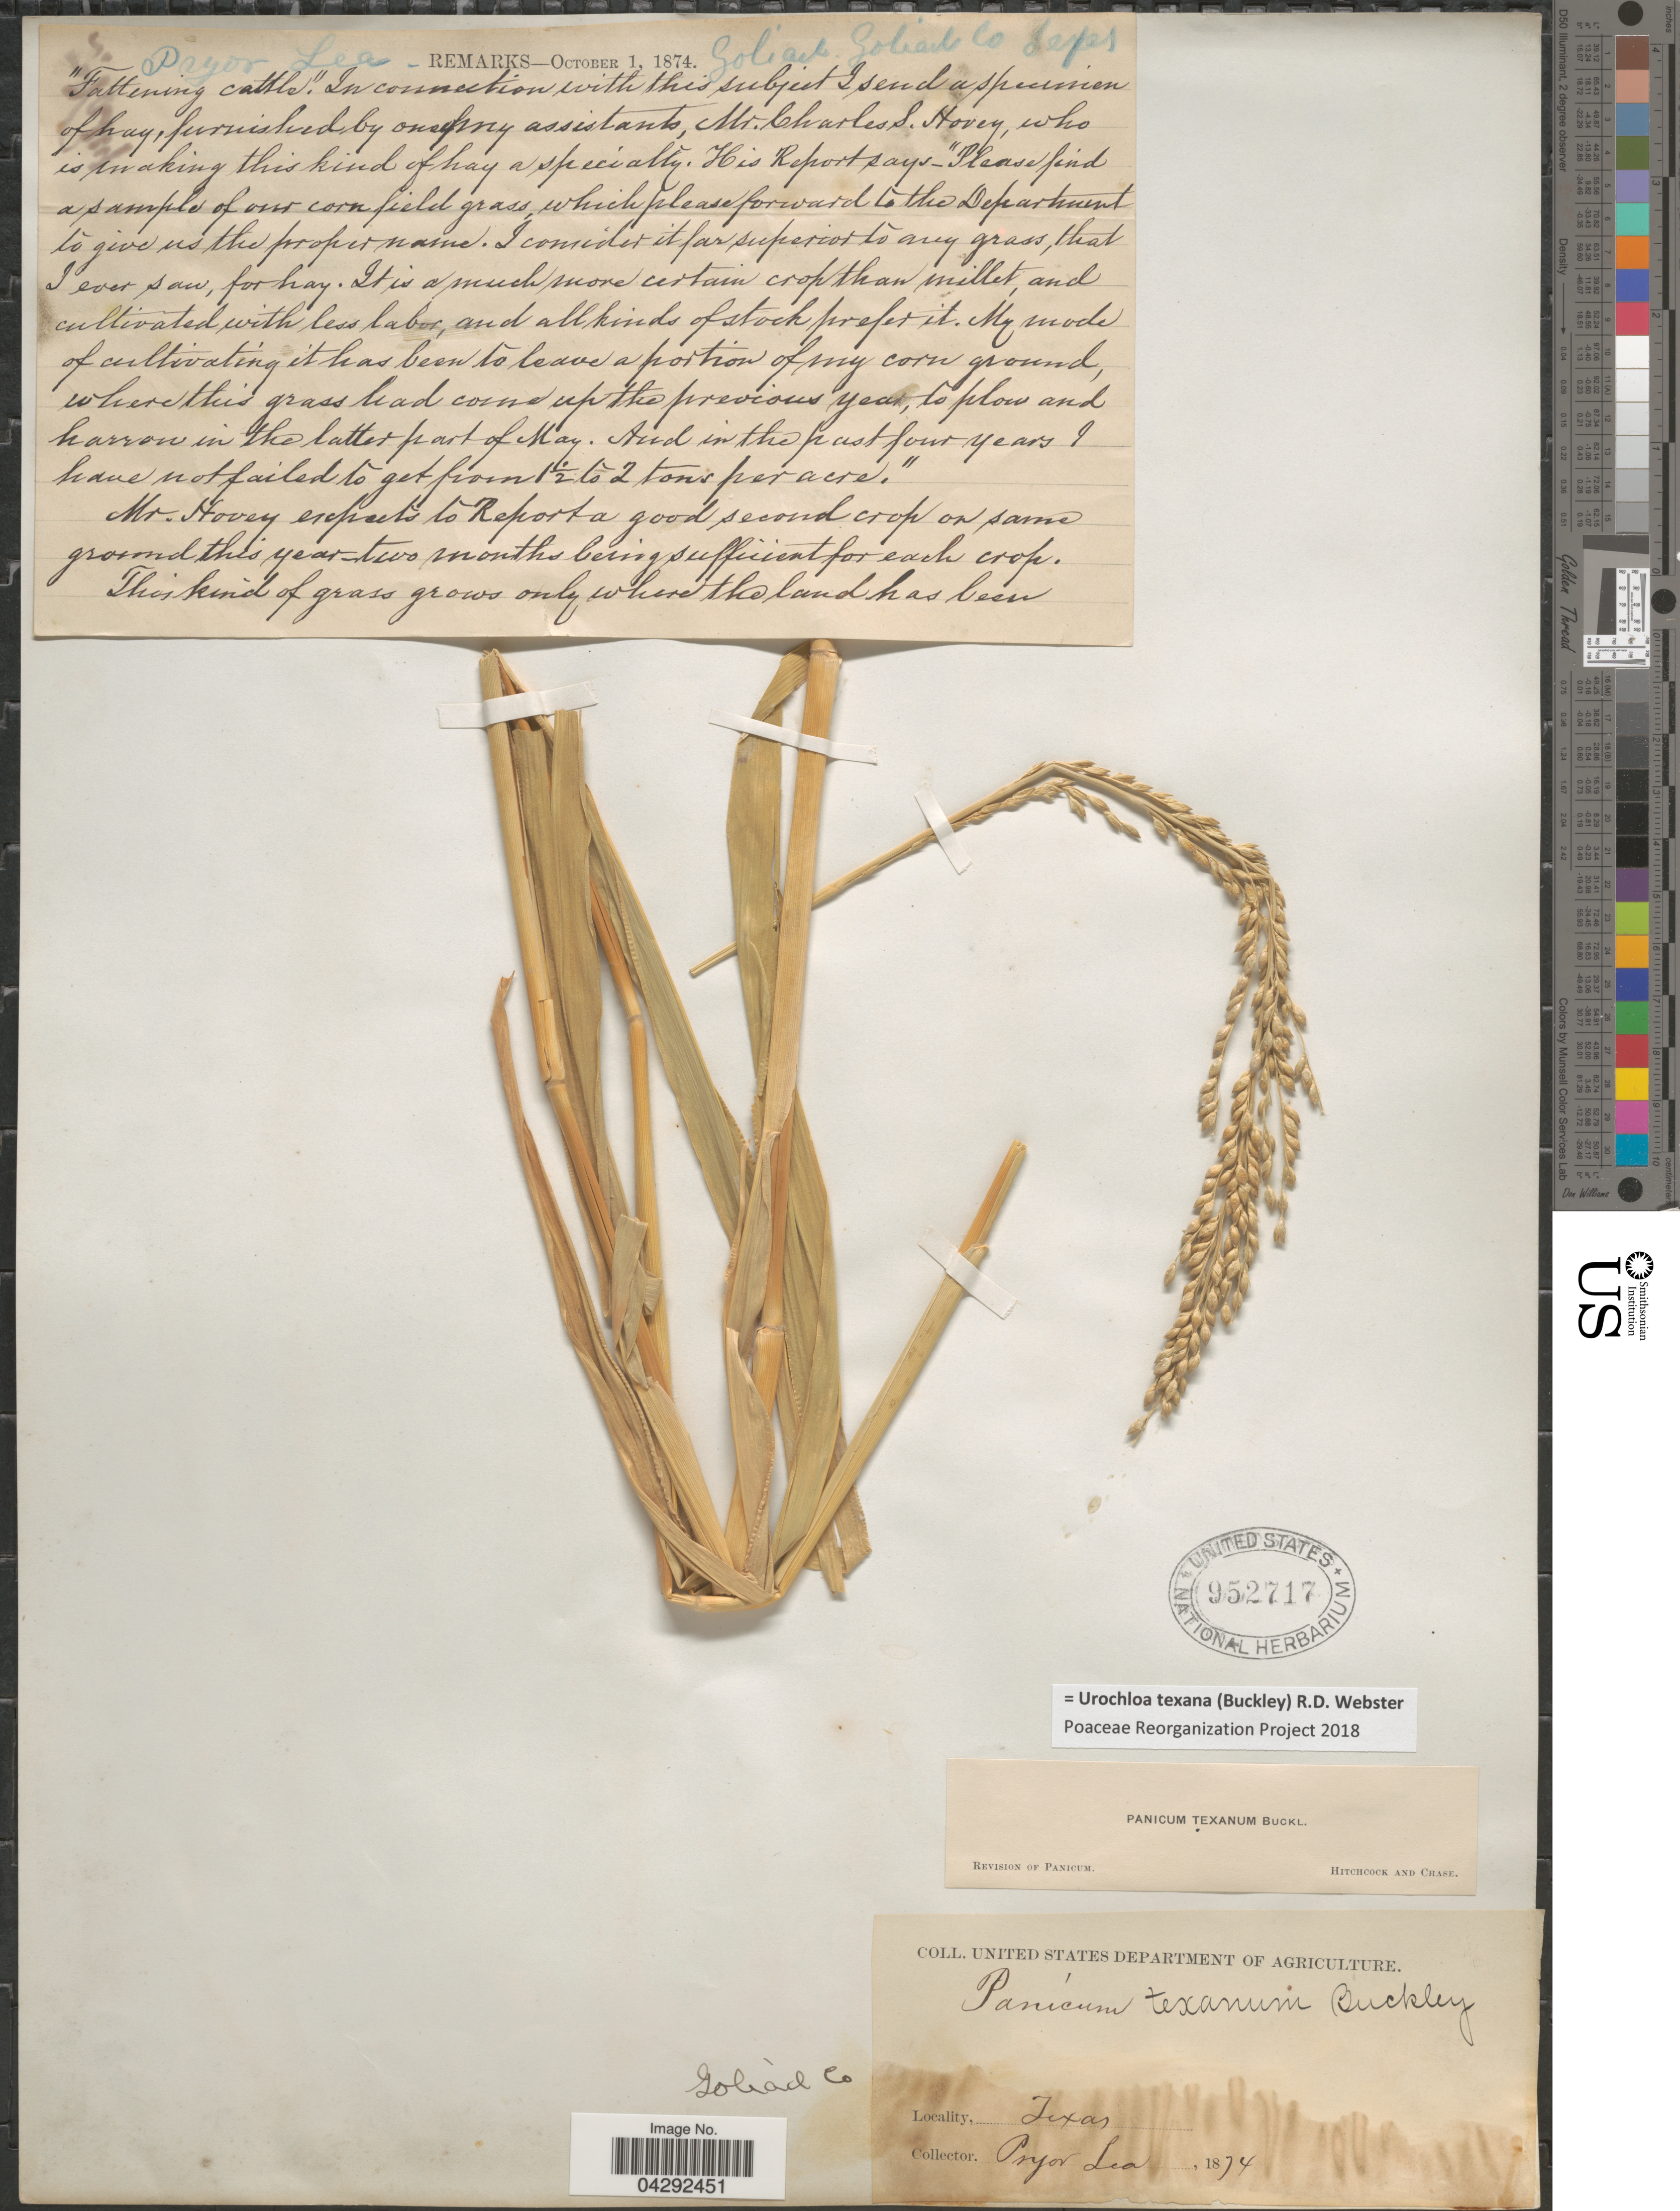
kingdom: Plantae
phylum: Tracheophyta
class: Liliopsida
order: Poales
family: Poaceae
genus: Urochloa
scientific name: Urochloa texana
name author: (Buckley) R.D. Webster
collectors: P. Lea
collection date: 1874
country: United States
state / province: Texas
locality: Goliad. Goliad Co.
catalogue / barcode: US 952717